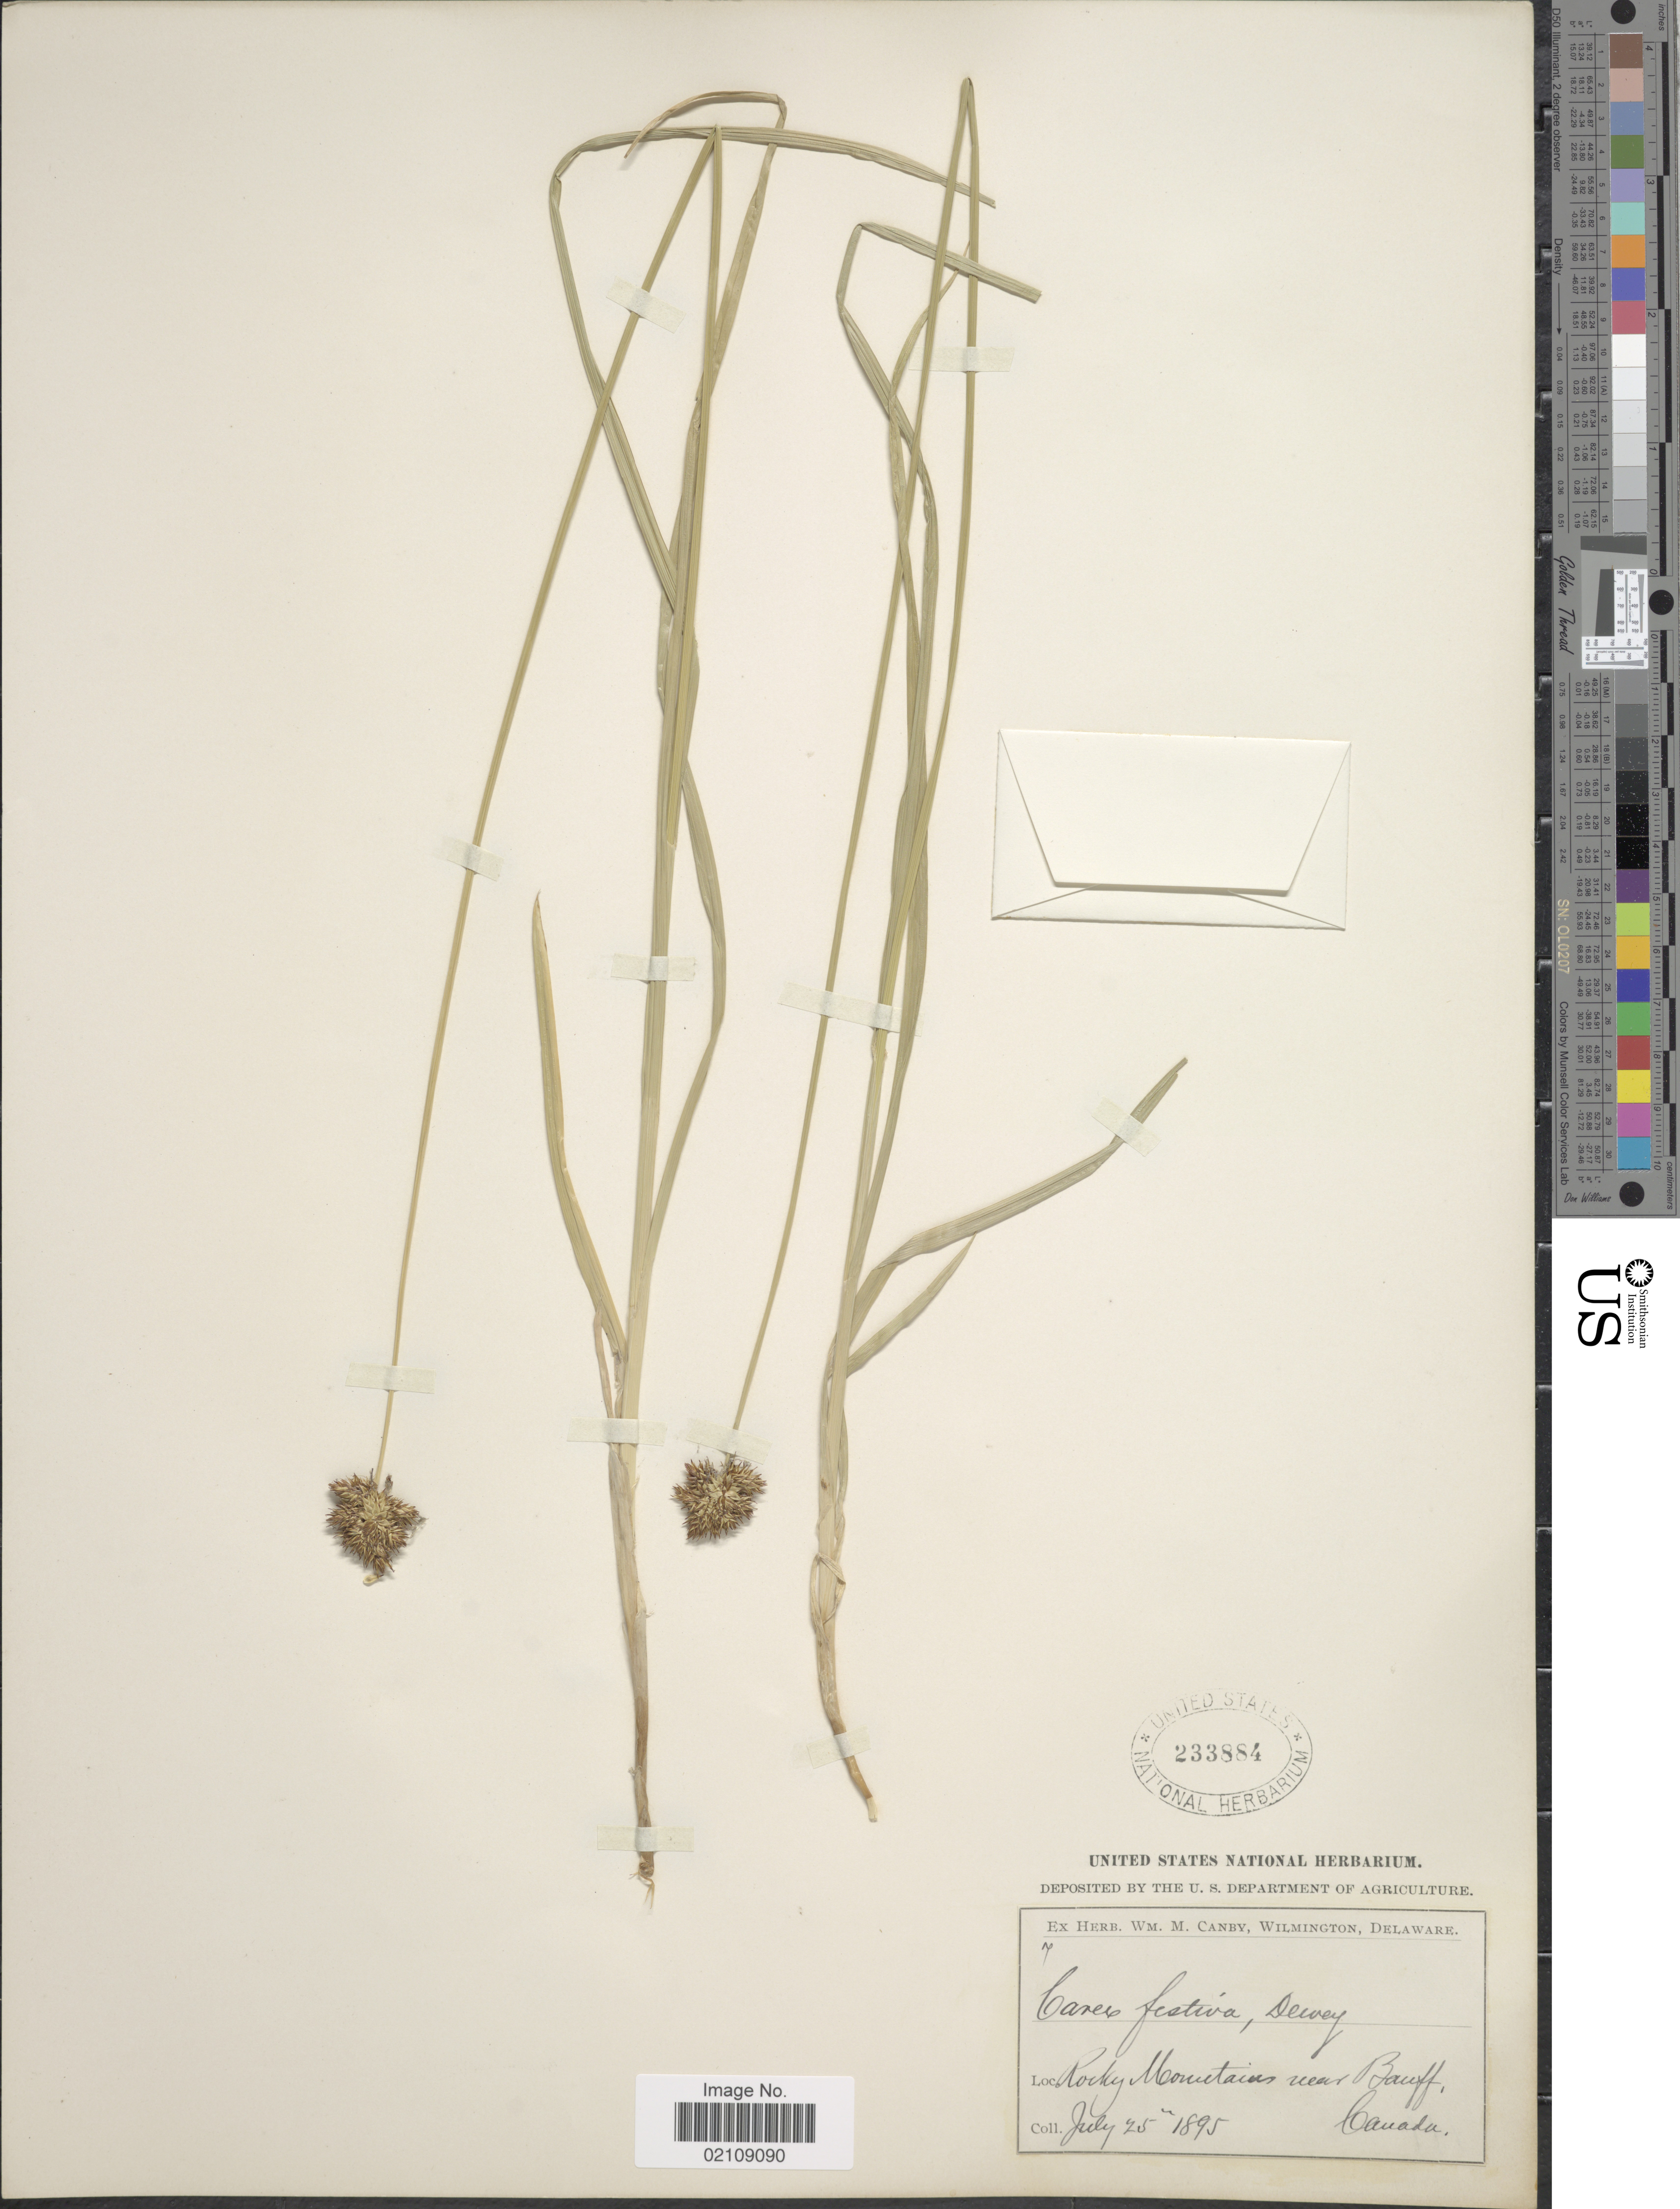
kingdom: Plantae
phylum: Tracheophyta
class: Liliopsida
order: Poales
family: Cyperaceae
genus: Carex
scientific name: Carex pachystachya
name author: Cham. ex Steud.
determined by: Strong, Mark T., (BOT), Smithsonian Institution - National Museum of Natural History (UNITED STATES)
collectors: ex herb. W.M. Canby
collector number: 7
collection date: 1895-07-25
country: Canada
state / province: Alberta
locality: Rocky Mountains near Banff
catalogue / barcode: US 233884